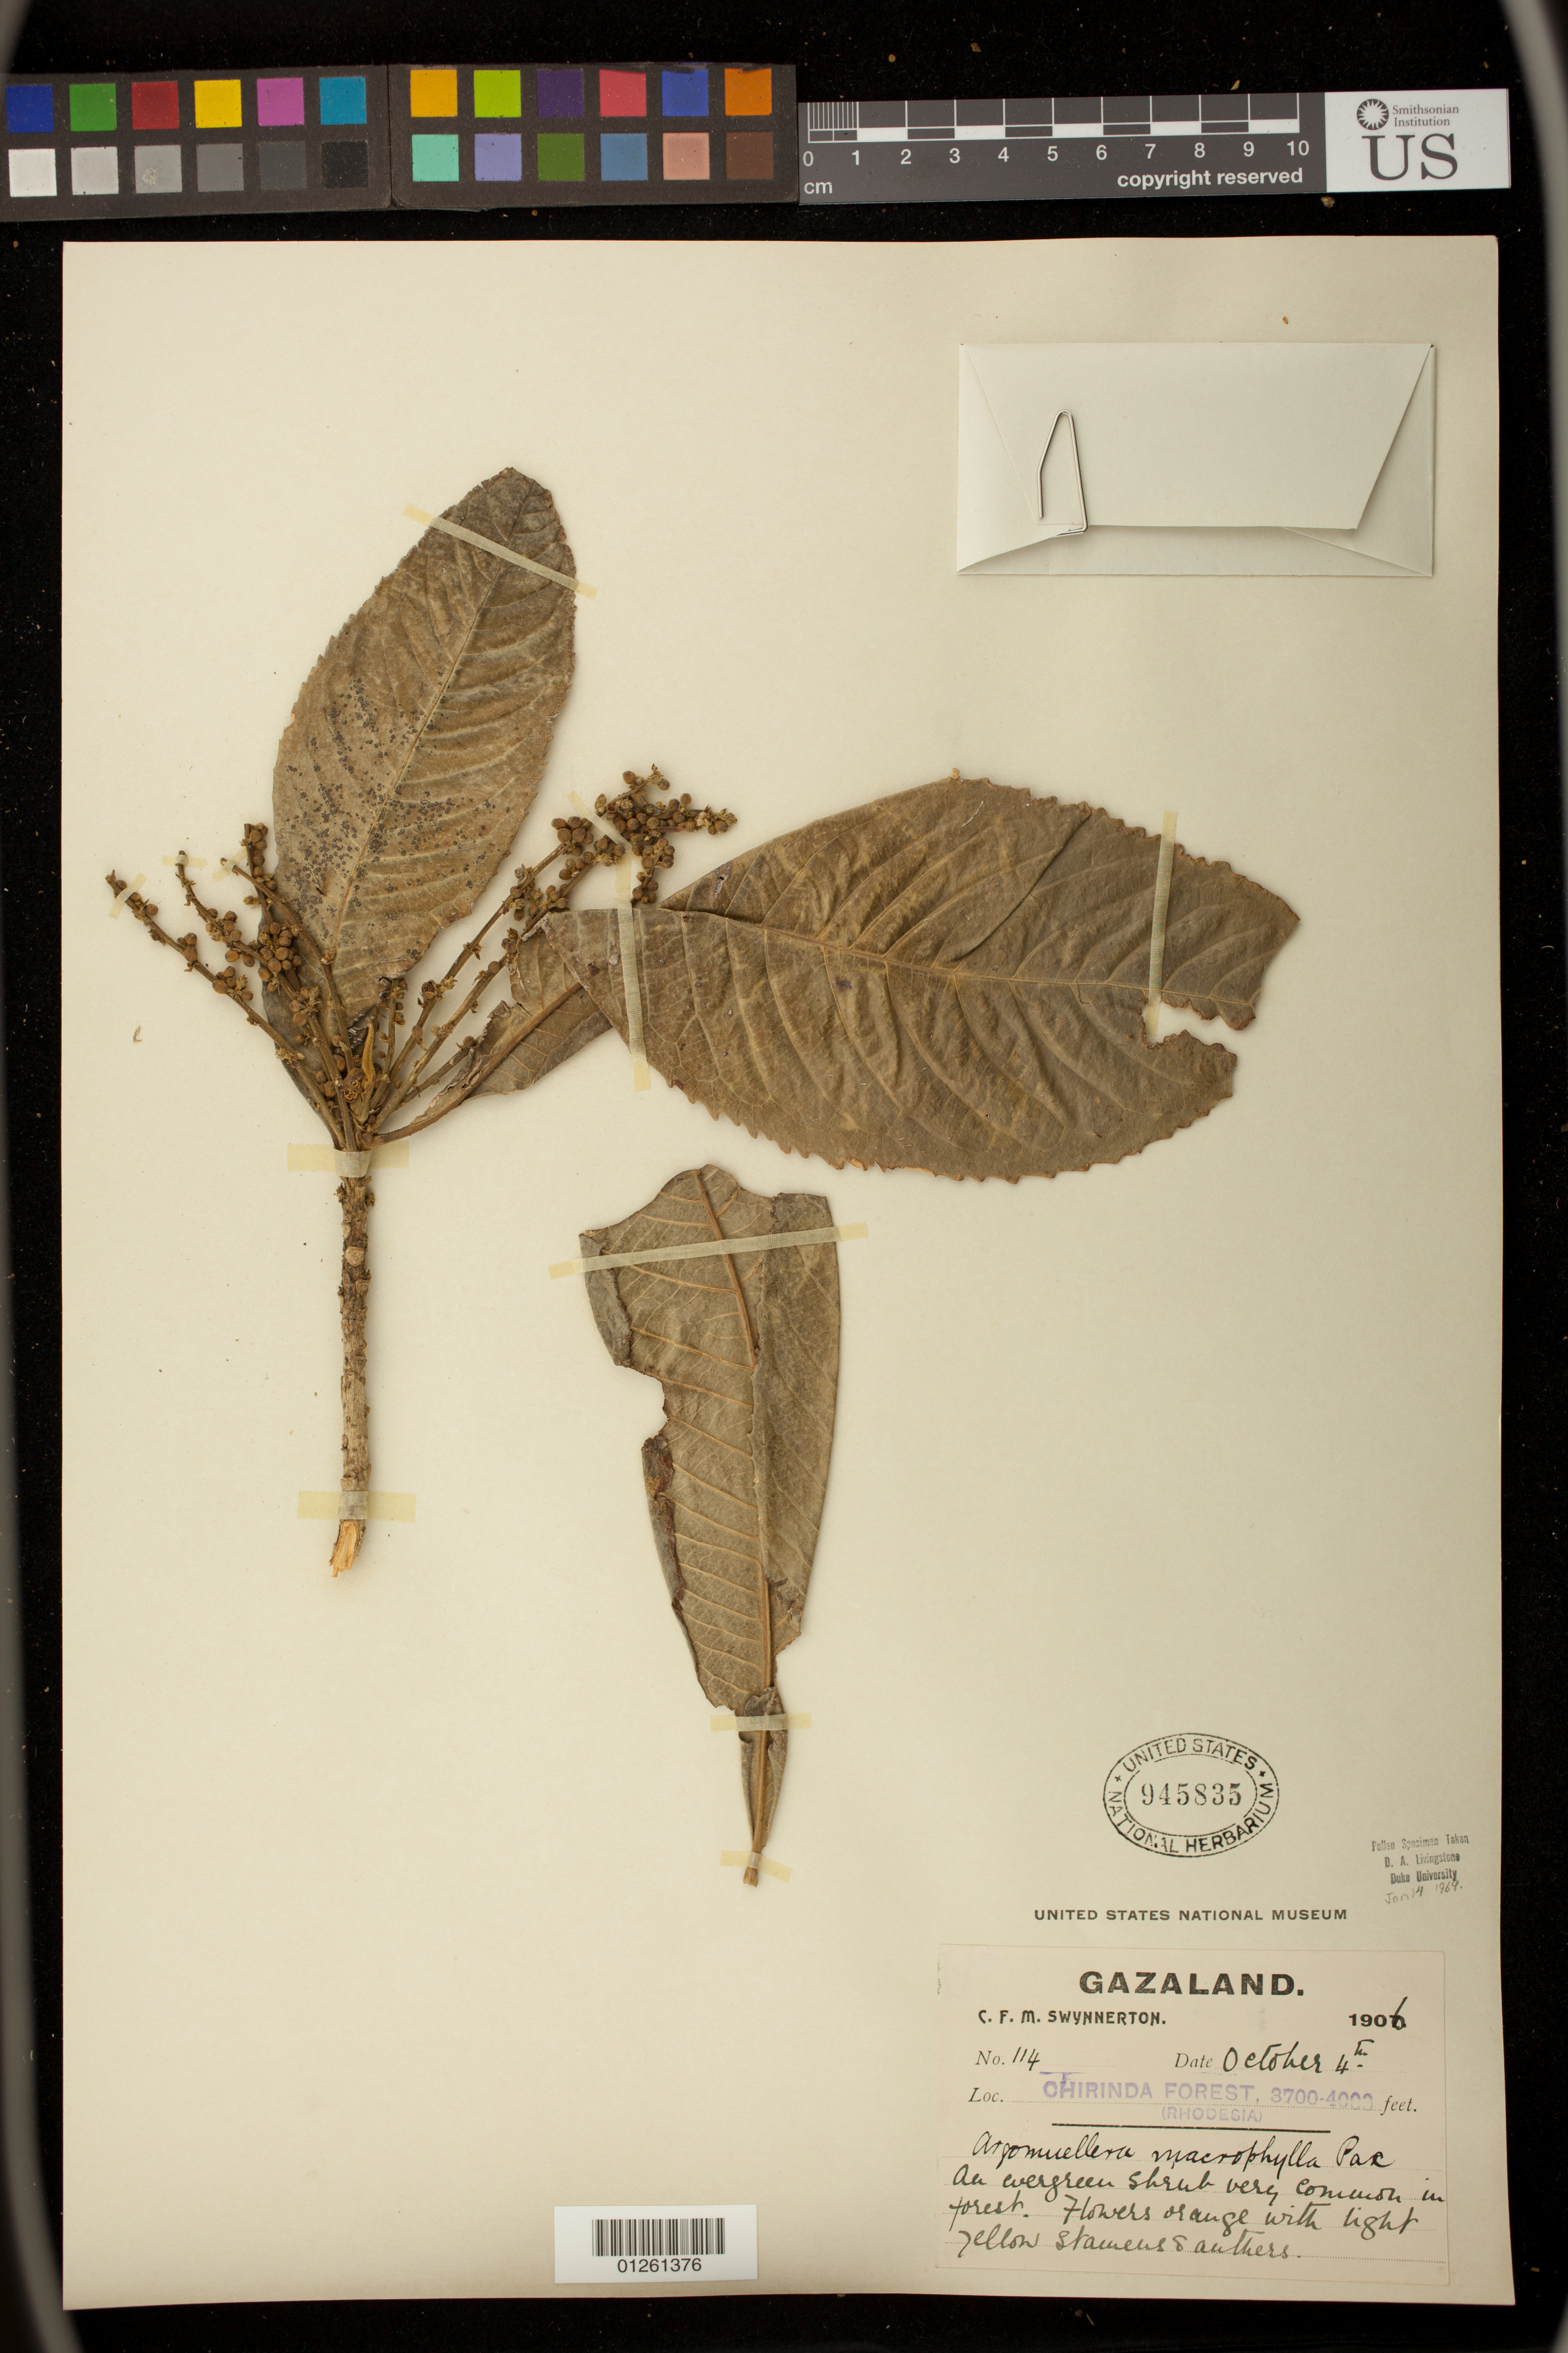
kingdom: Plantae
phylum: Tracheophyta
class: Magnoliopsida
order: Malpighiales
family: Euphorbiaceae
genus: Argomuellera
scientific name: Argomuellera macrophylla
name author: Pax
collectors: C. Swynnerton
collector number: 114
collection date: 1906-10-04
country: Zimbabwe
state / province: Manicaland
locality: Gazaland. Chirinda Forest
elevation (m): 1128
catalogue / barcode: US 945835